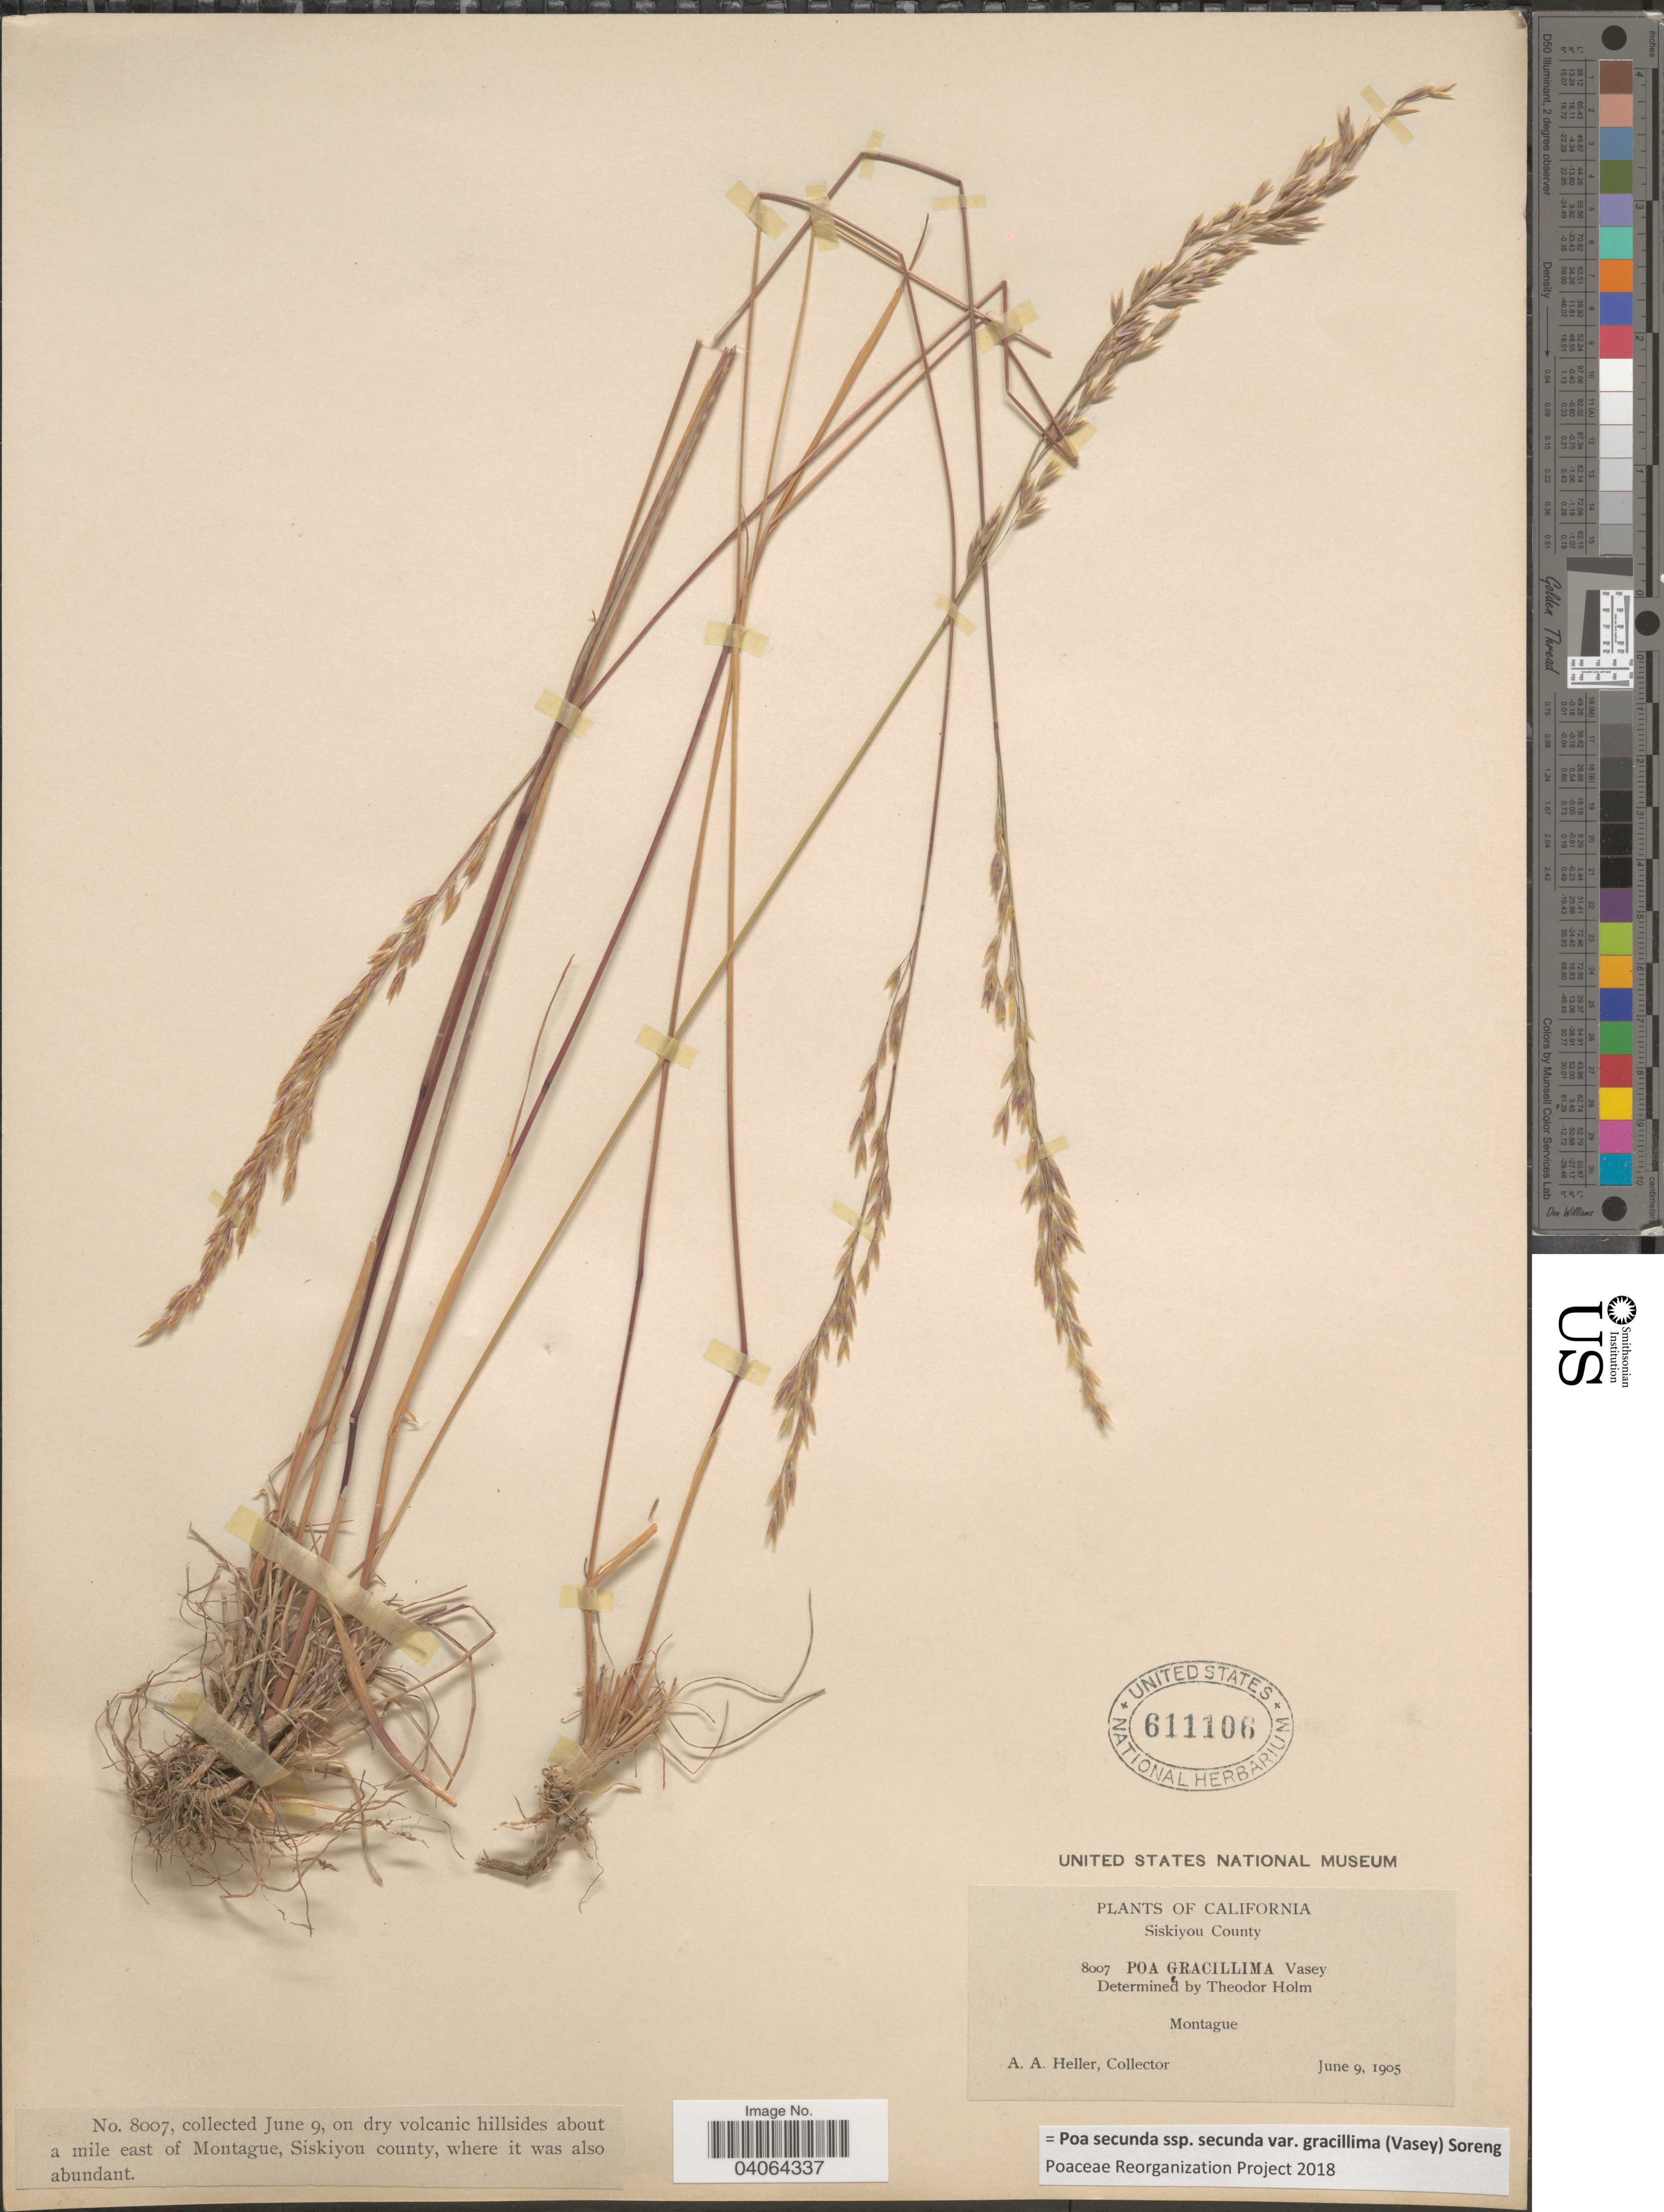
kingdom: Plantae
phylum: Tracheophyta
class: Liliopsida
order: Poales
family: Poaceae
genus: Poa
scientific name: Poa secunda subsp. secunda var. gracillima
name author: (Vasey) Soreng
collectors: A. A. Heller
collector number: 8007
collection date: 1905-06-09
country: United States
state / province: California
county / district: Siskiyou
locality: On dry volcanic hillsides about a mile east of Montague, Siskiyou county.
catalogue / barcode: US 611106